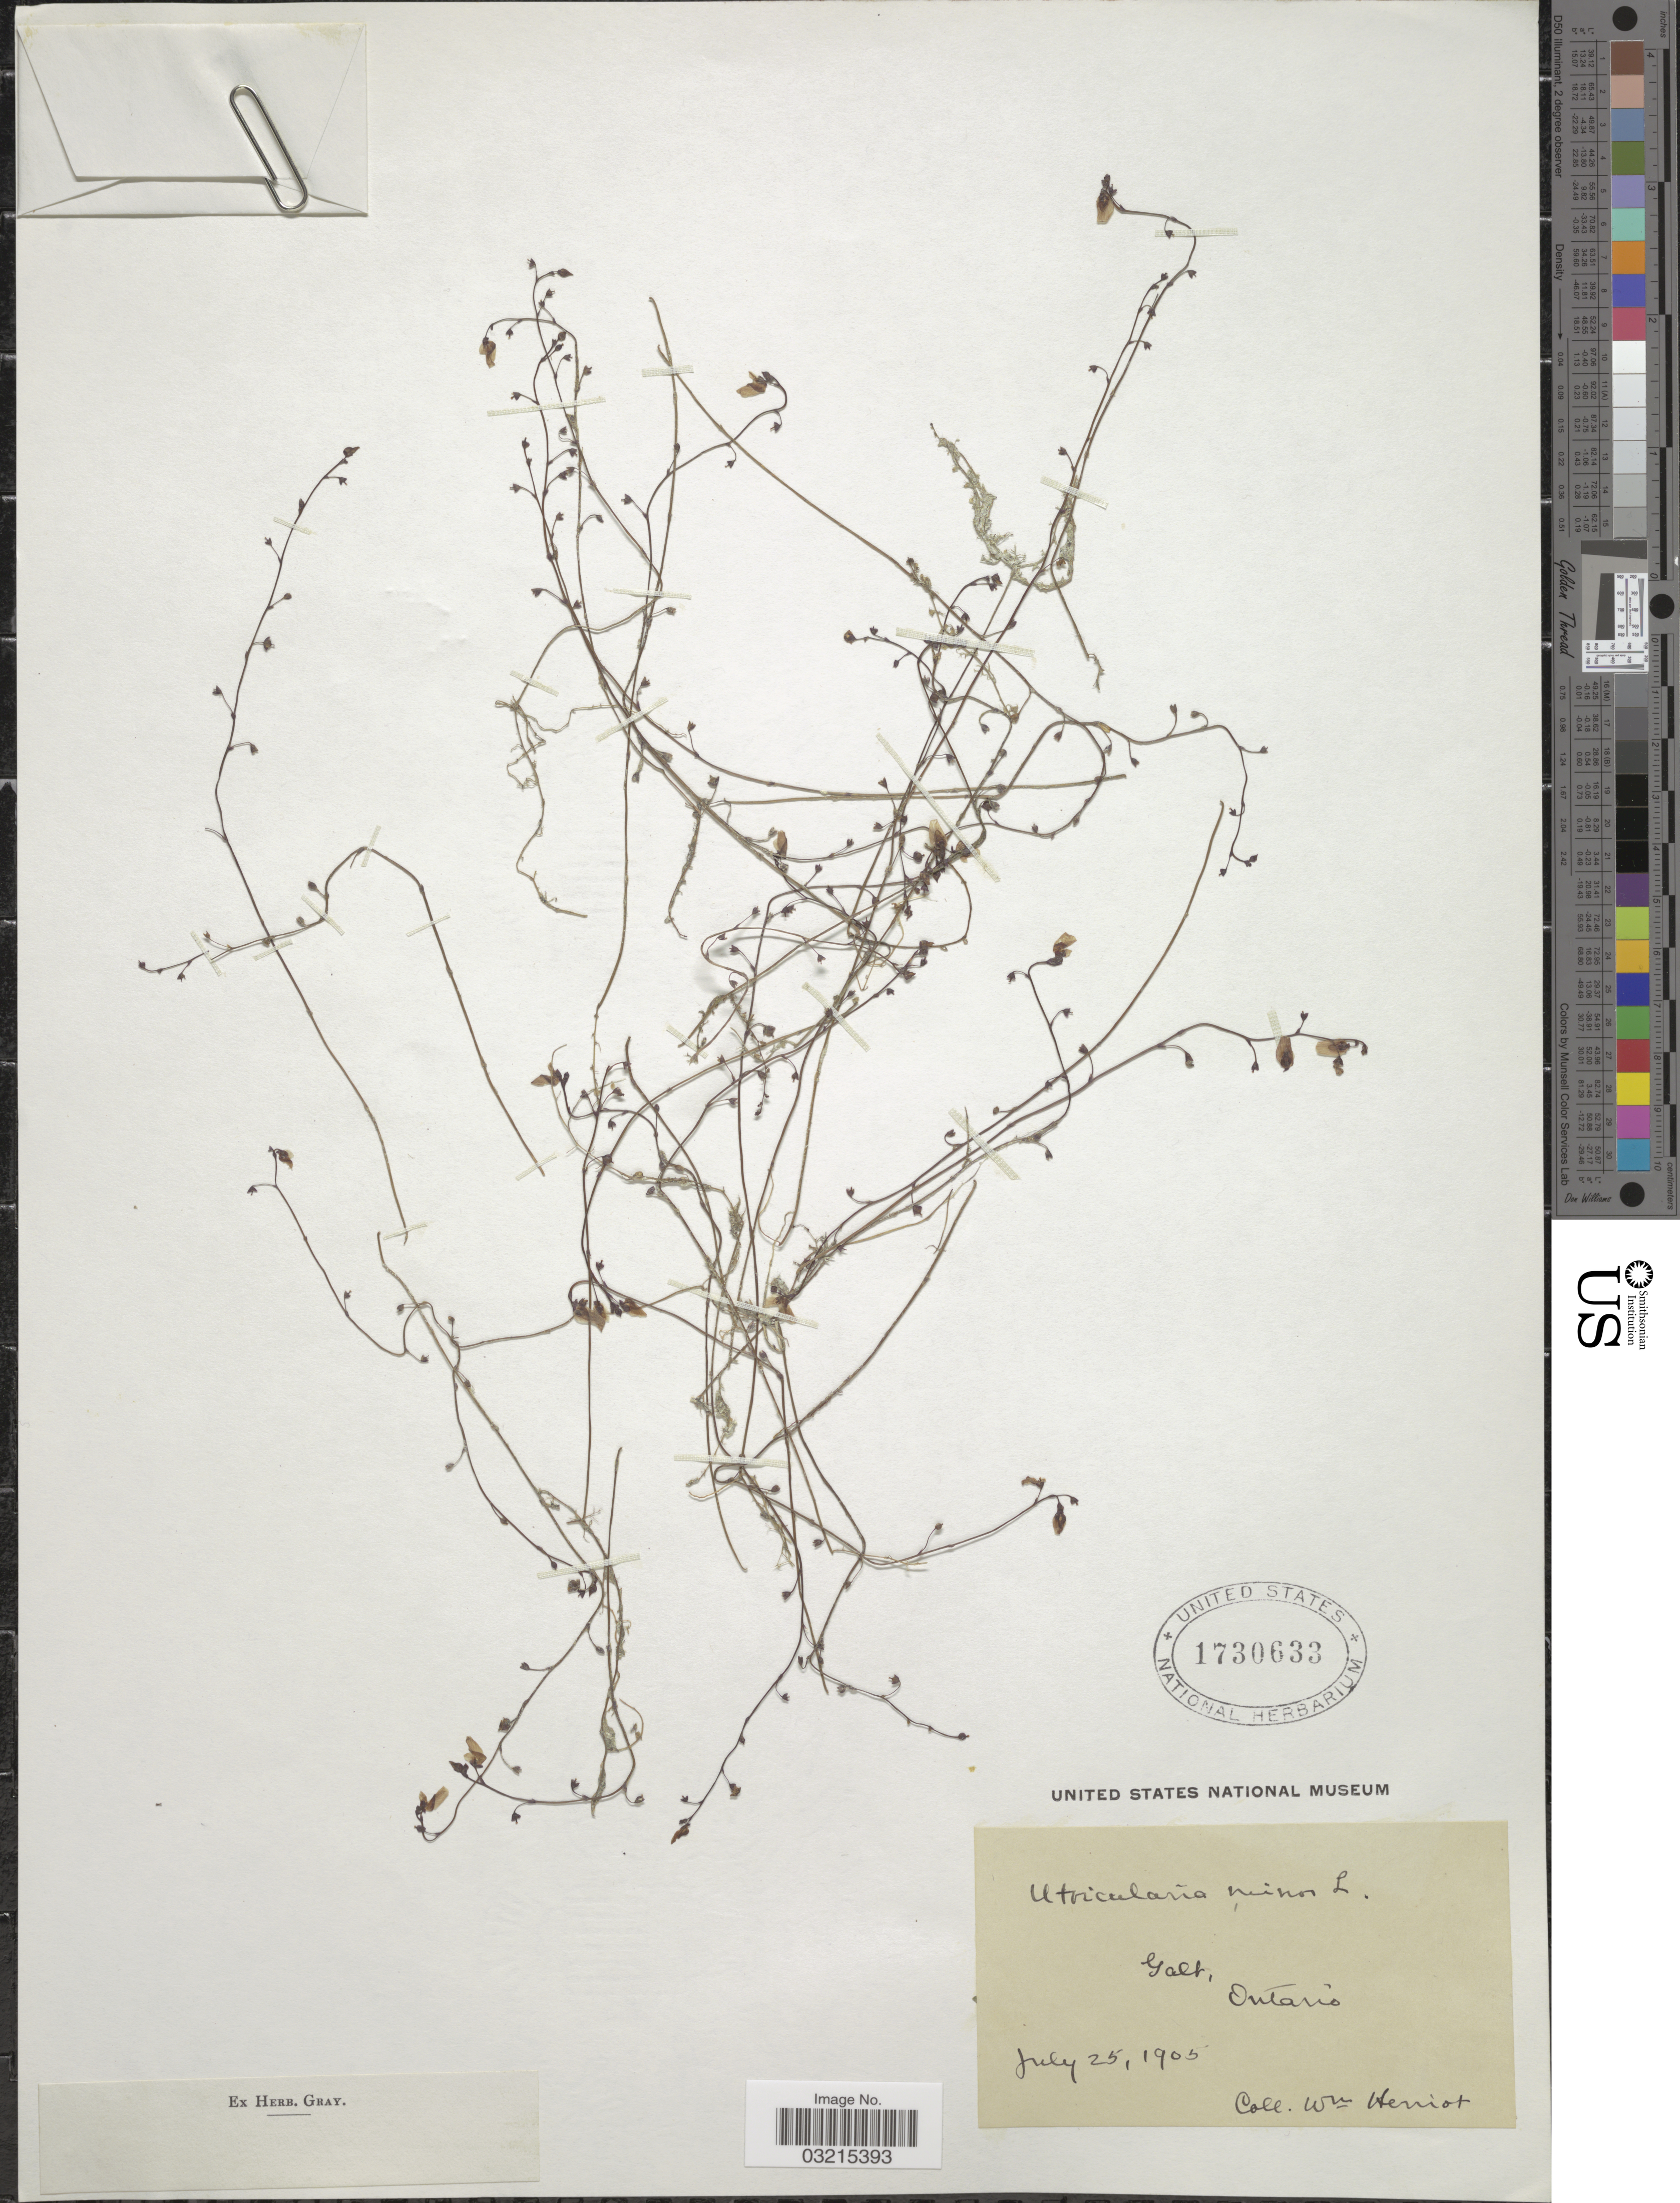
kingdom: Plantae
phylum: Tracheophyta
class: Magnoliopsida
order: Lamiales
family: Lentibulariaceae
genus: Utricularia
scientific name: Utricularia minor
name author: L.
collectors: W. Herriot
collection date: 1905-07-25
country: Canada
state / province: Ontario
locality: Galt.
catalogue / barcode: US 1730633